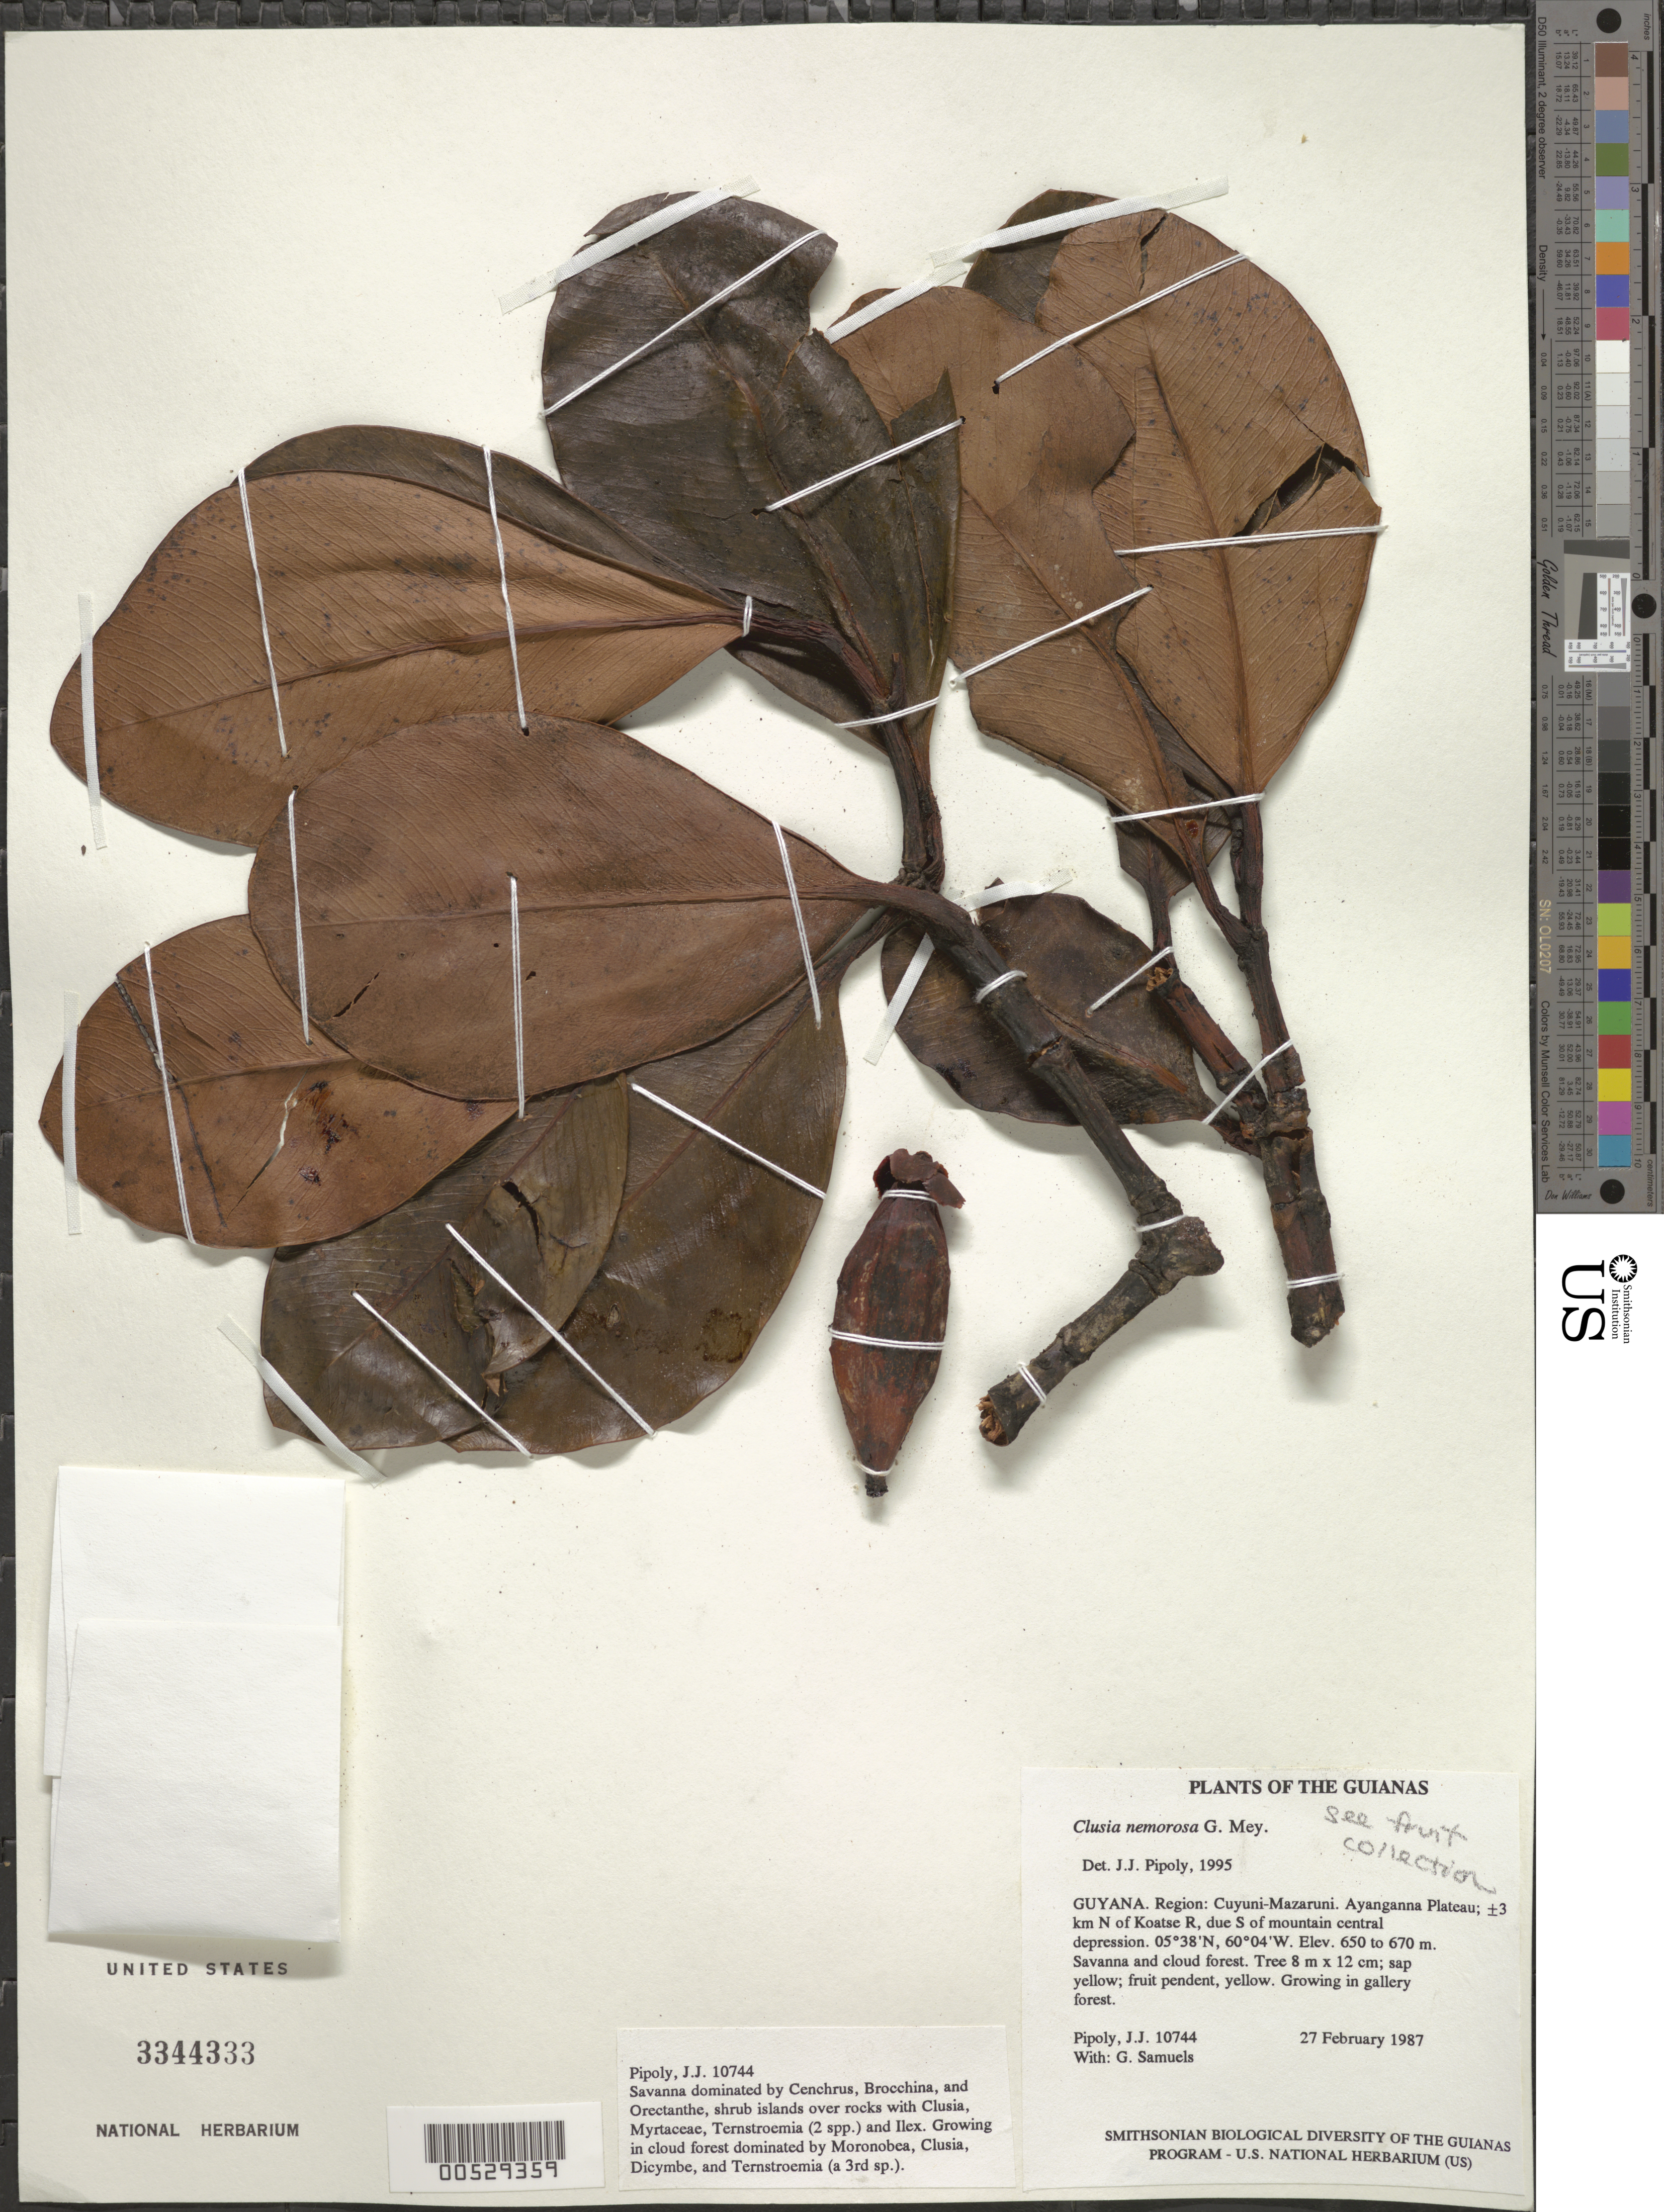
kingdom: Plantae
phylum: Tracheophyta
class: Magnoliopsida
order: Malpighiales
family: Clusiaceae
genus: Clusia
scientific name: Clusia nemorosa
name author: G. Mey.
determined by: Pipoly, J. J., III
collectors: J. J. Pipoly & G. Bacchus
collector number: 10744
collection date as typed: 27 February 1987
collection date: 1987-02-27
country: Guyana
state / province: Cuyuni-Mazaruni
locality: Ayanganna Plateau; ±3 km N of Koatse R, due S of mountain central depression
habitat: Savanna and cloud forest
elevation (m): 650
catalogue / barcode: US 3344333